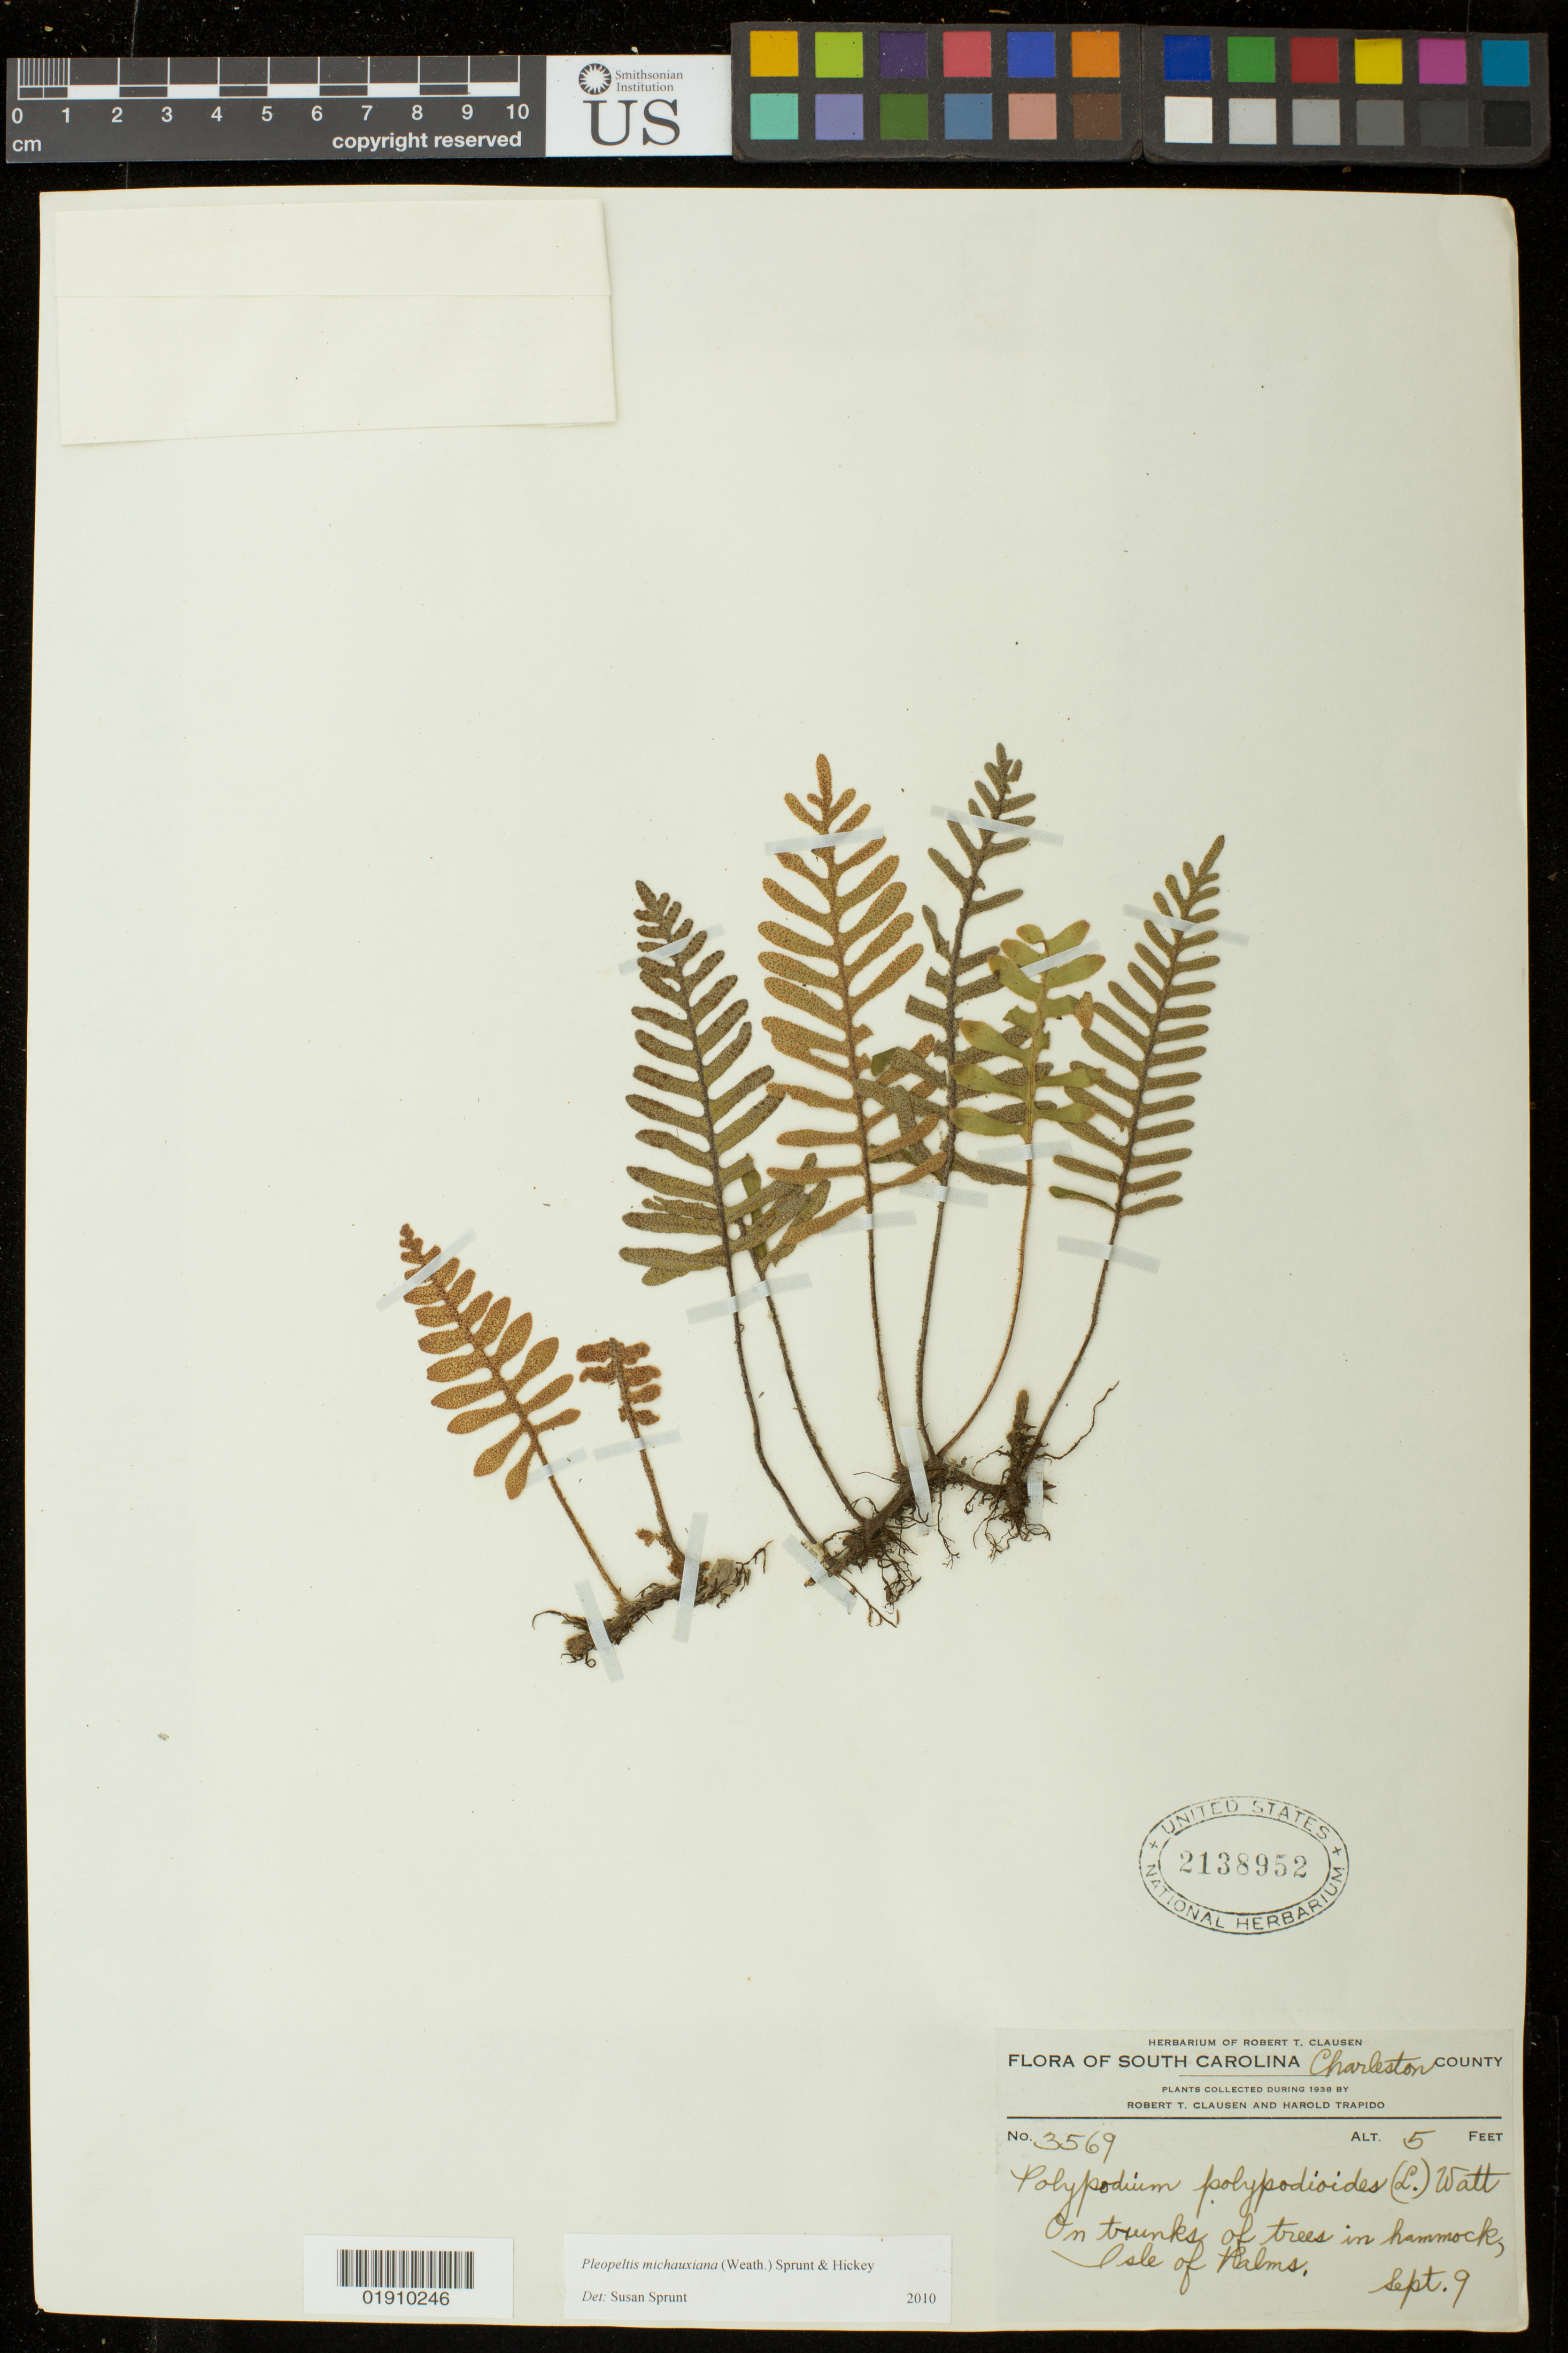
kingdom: Plantae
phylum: Tracheophyta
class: Polypodiopsida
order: Polypodiales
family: Polypodiaceae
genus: Pleopeltis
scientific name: Pleopeltis michauxiana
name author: (Weath.) Hickey & Sprunt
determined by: Sprunt, S. V.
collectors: R. T. Clausen & H. Trapido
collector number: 3569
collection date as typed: Sept. 9, 1938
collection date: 1938-09-09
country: United States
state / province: South Carolina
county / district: Charleston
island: Isle of Palms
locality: Isle of Palms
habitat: On trunks of trees in hammock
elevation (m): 2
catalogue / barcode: US 2138952